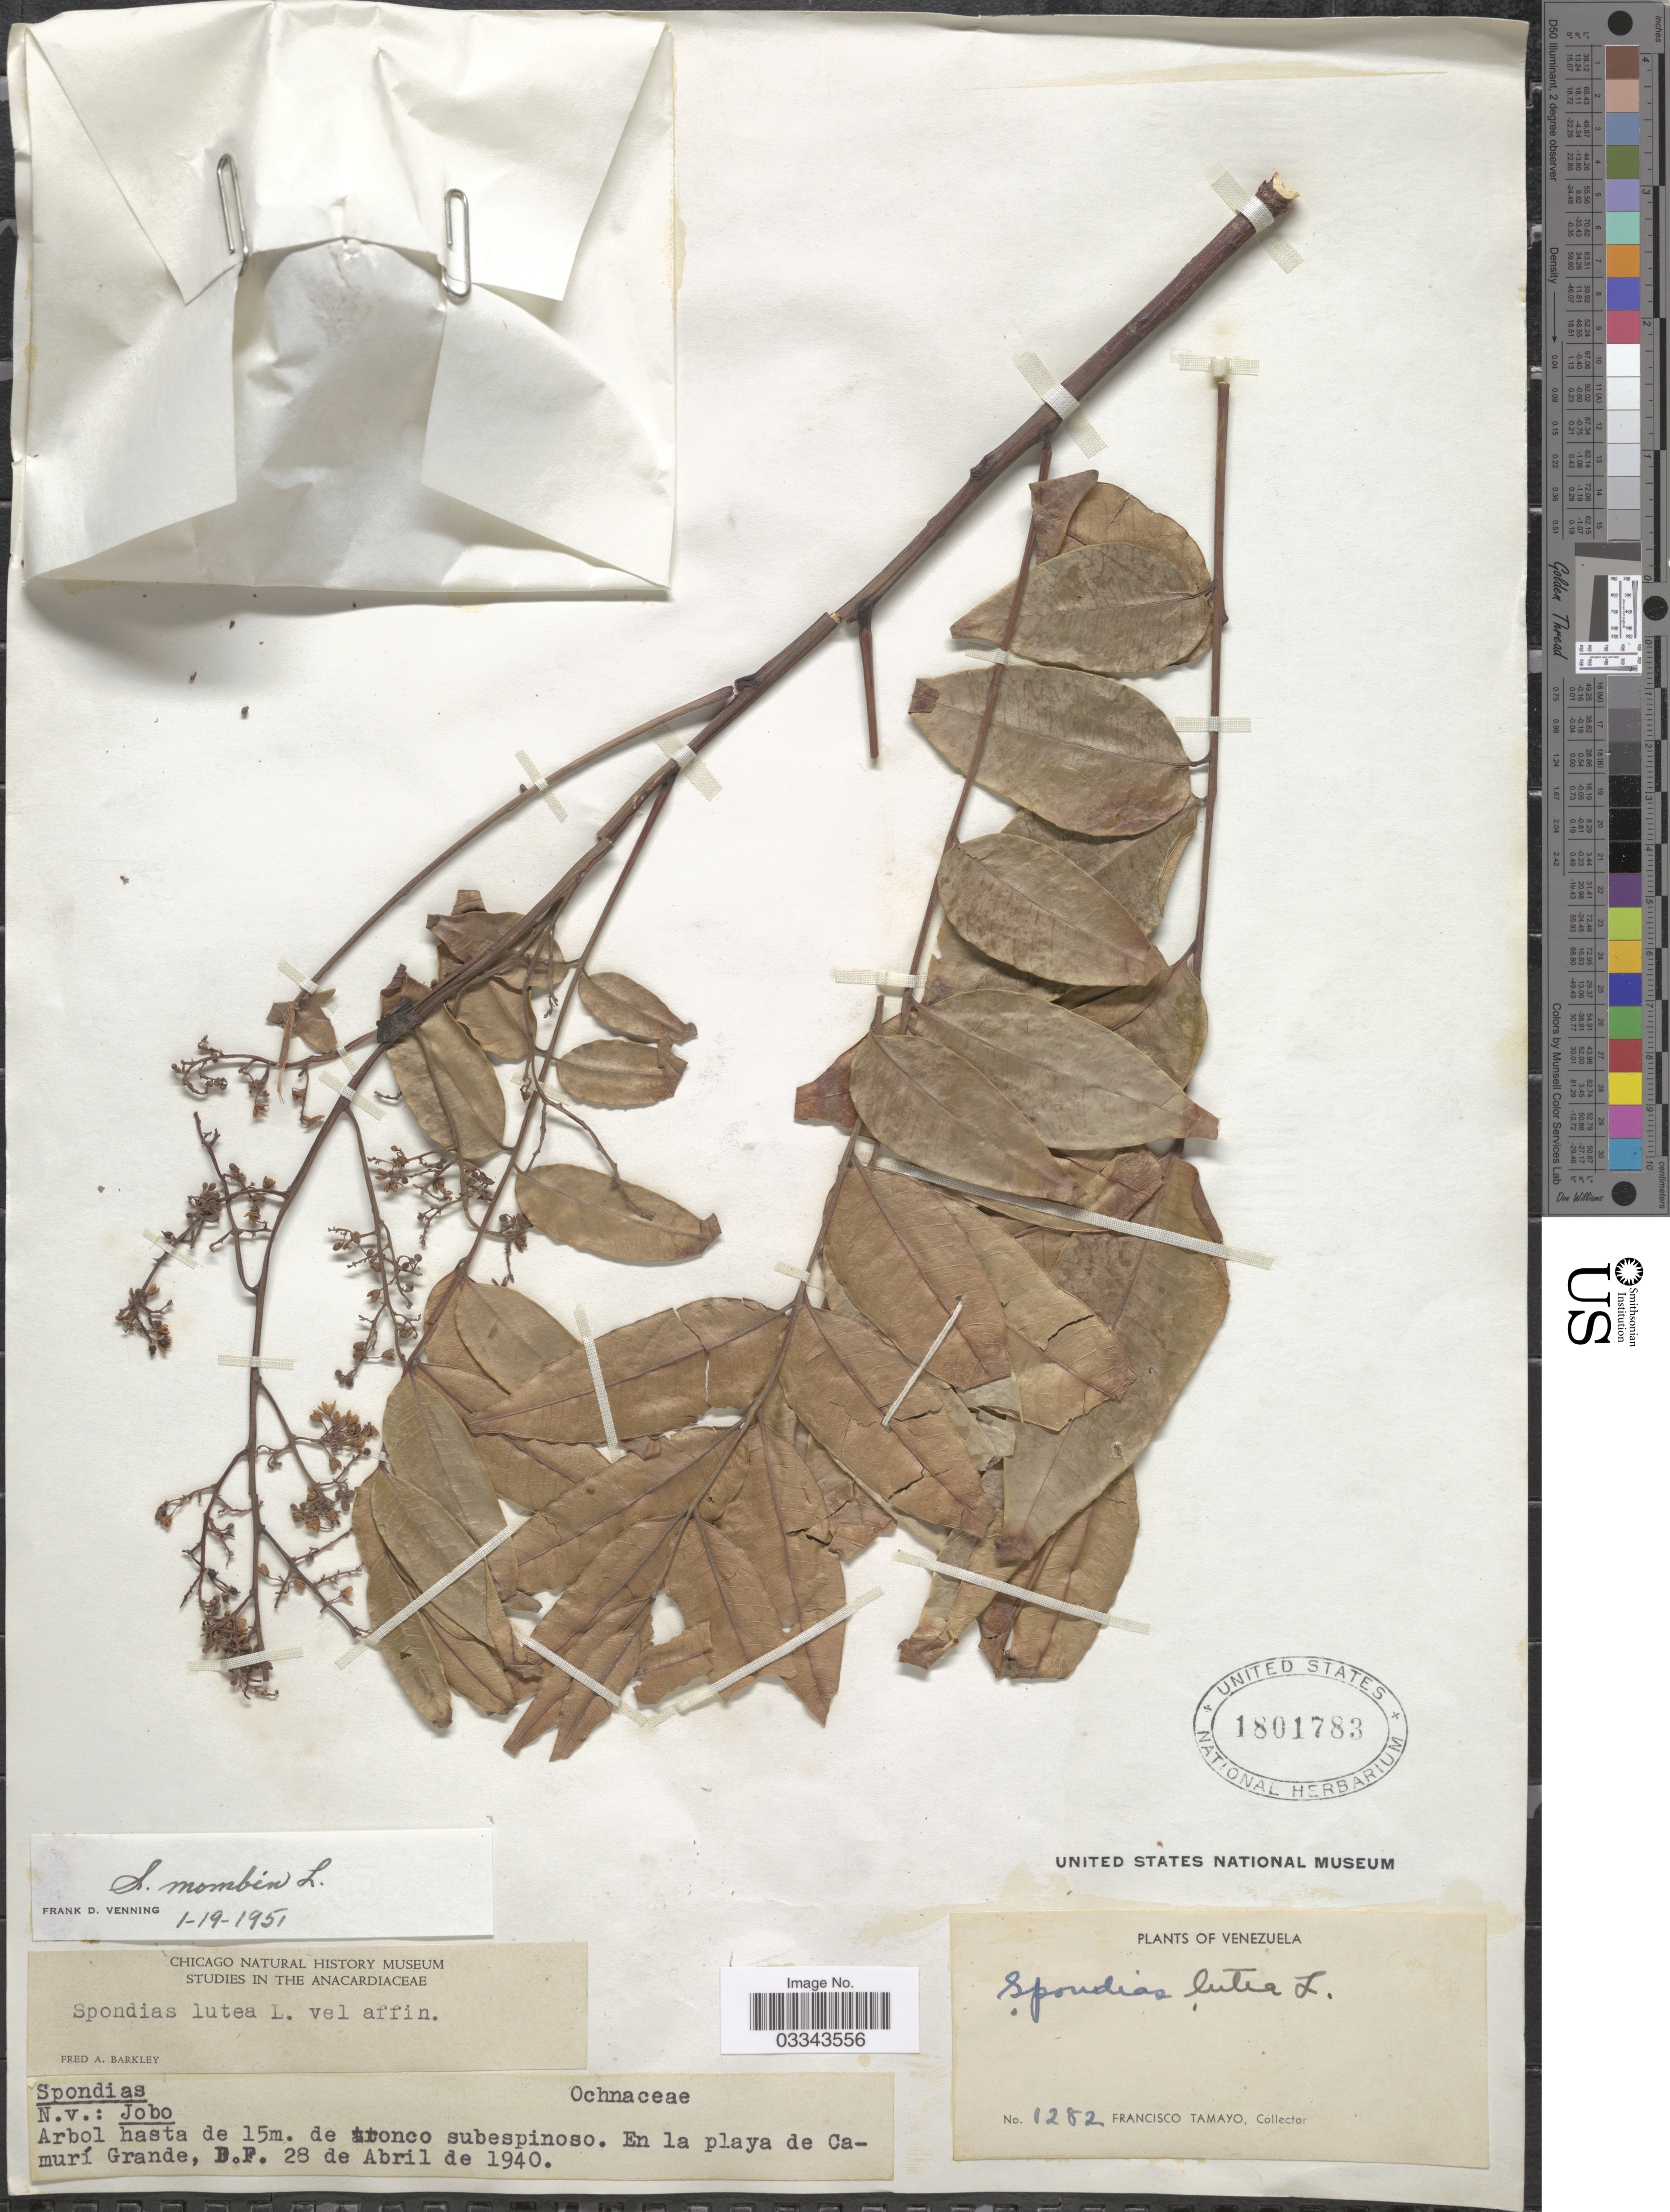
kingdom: Plantae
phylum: Tracheophyta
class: Magnoliopsida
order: Sapindales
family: Anacardiaceae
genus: Spondias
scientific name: Spondias mombin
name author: L.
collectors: F. Tamayo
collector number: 1282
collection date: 1940-04-28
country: Venezuela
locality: En la playa de Camurí Grande, D.F.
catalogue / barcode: US 1801783